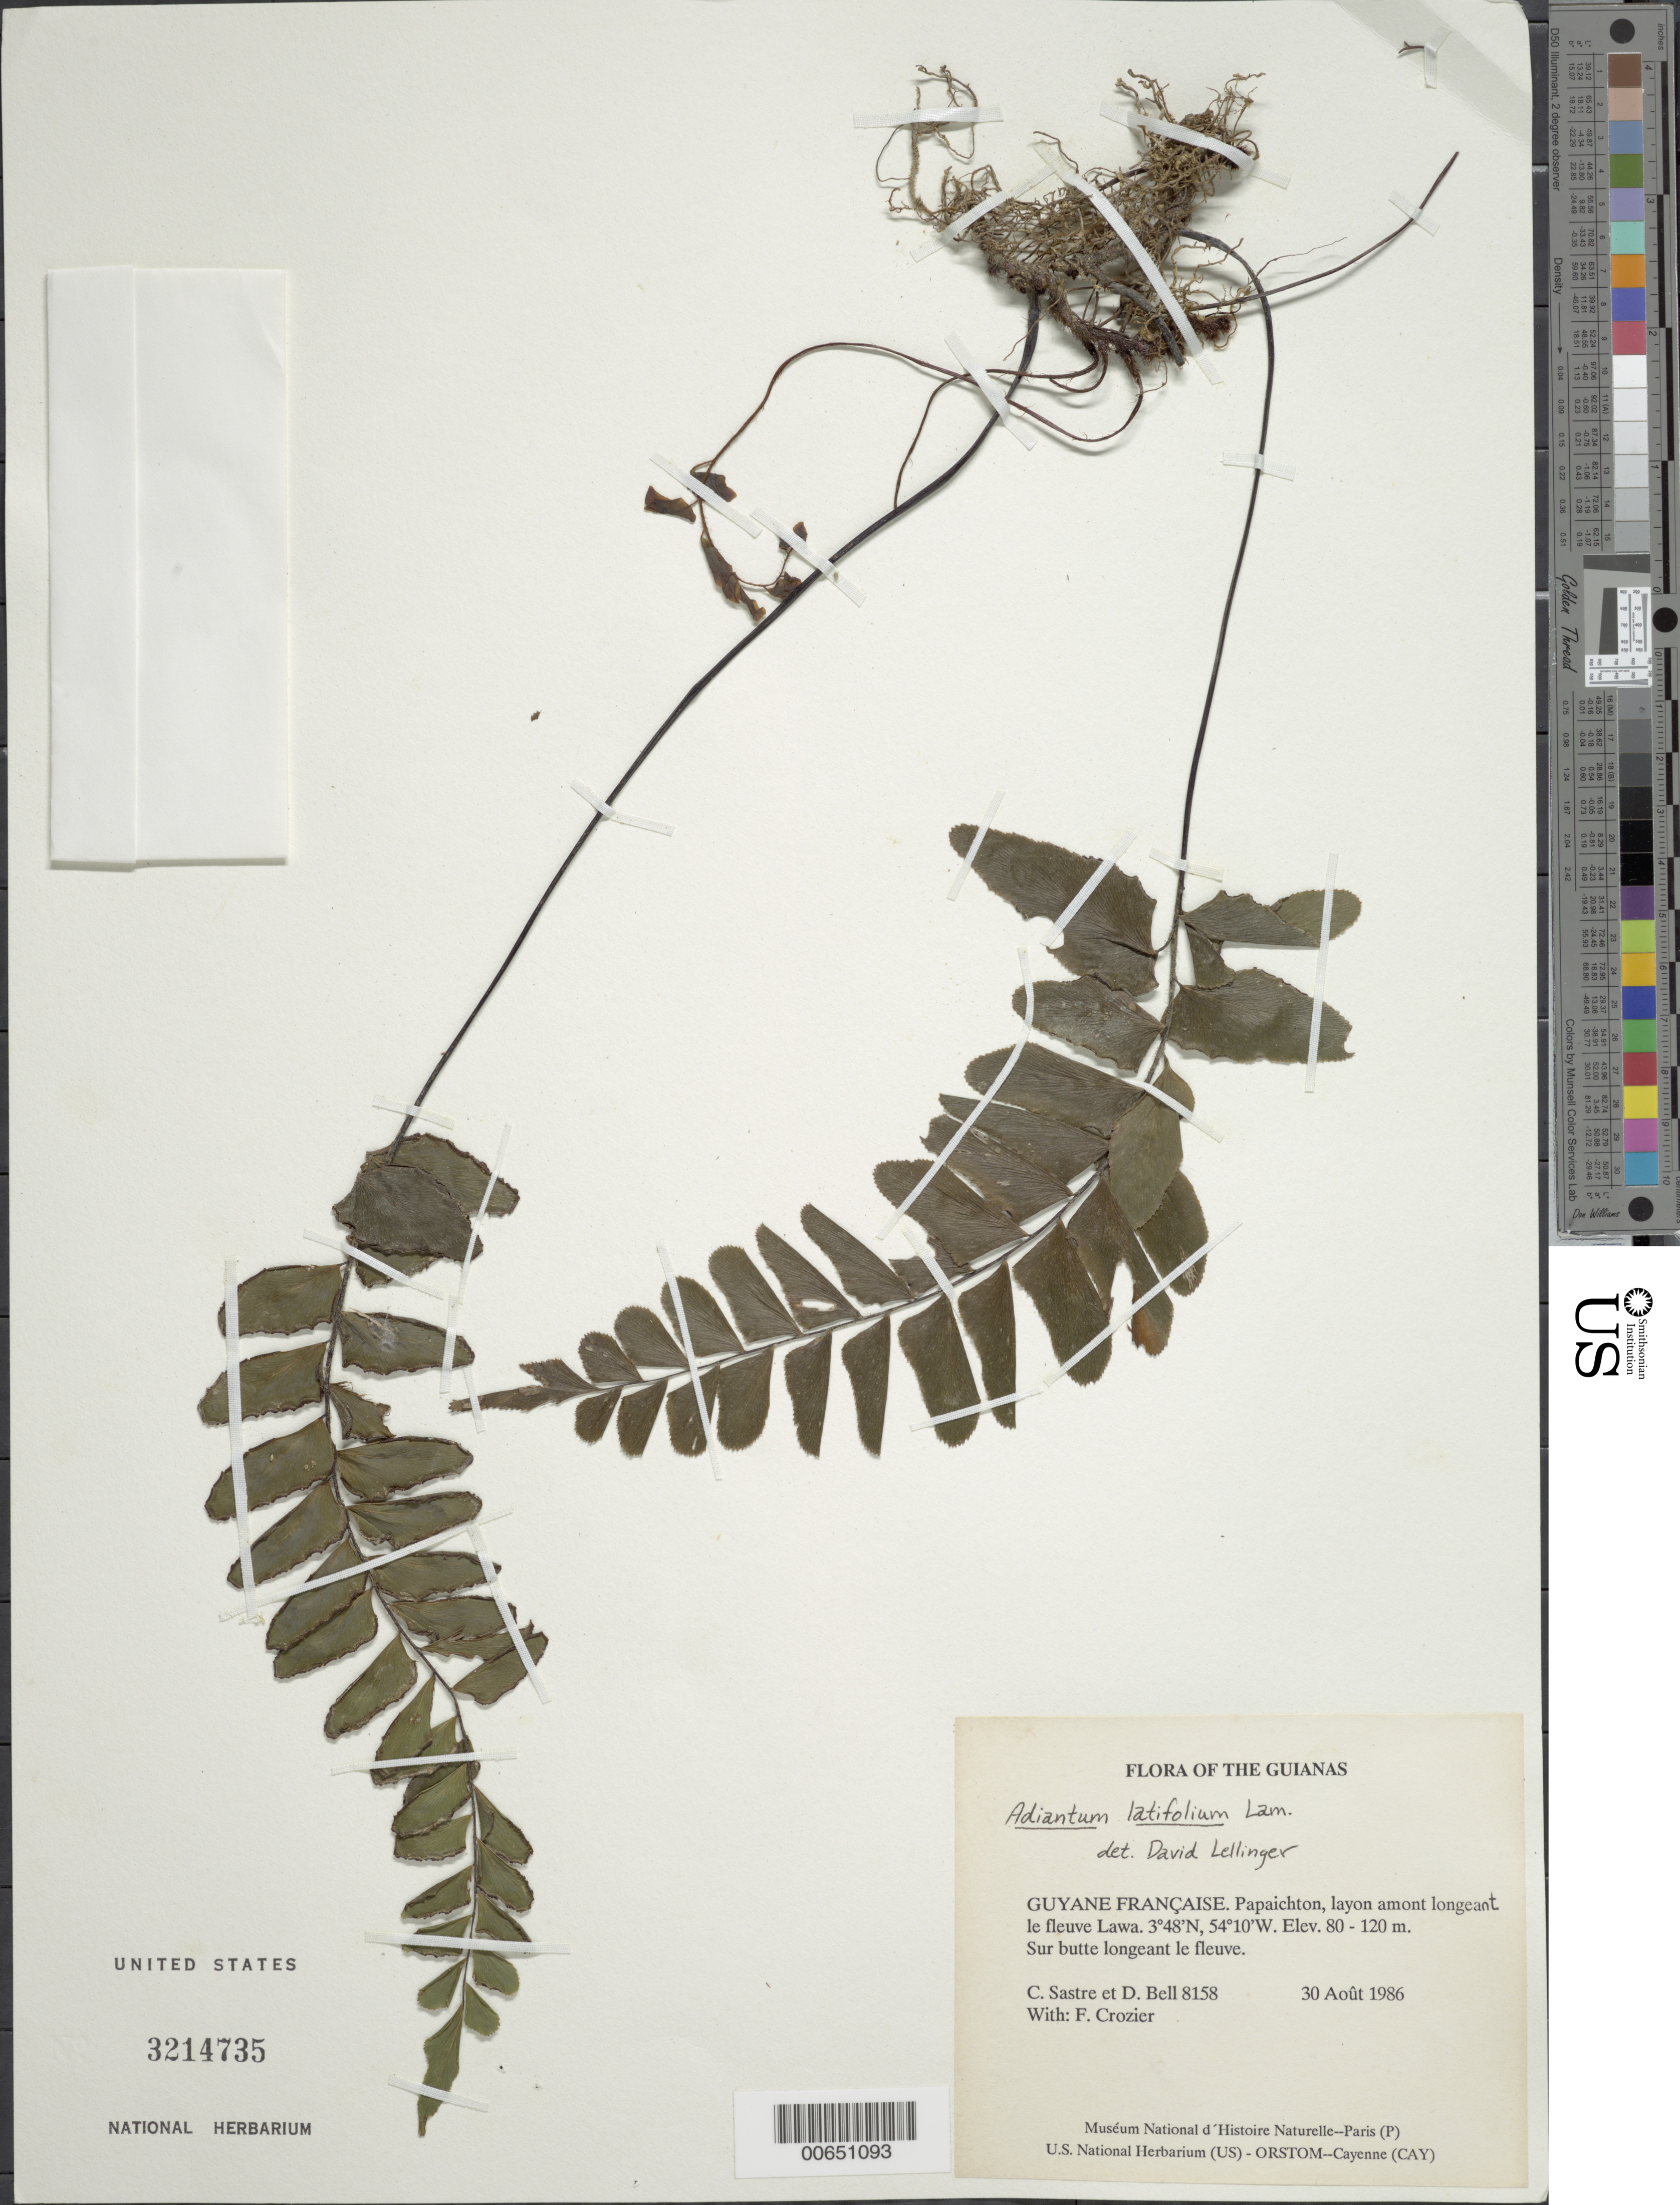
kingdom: Plantae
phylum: Tracheophyta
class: Polypodiopsida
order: Polypodiales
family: Pteridaceae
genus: Adiantum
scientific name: Adiantum latifolium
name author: Lam.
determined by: Lellinger, David B., (BOT), Smithsonian Institution - National Museum of Natural History (UNITED STATES)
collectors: C. H. L. Sastre, D. A. Bell & F. Crozier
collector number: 8158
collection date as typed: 30 August 1986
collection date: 1986-08-30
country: French Guiana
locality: Papaichton, layon amont longeant le fleuve Lawa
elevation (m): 80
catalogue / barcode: US 3214735